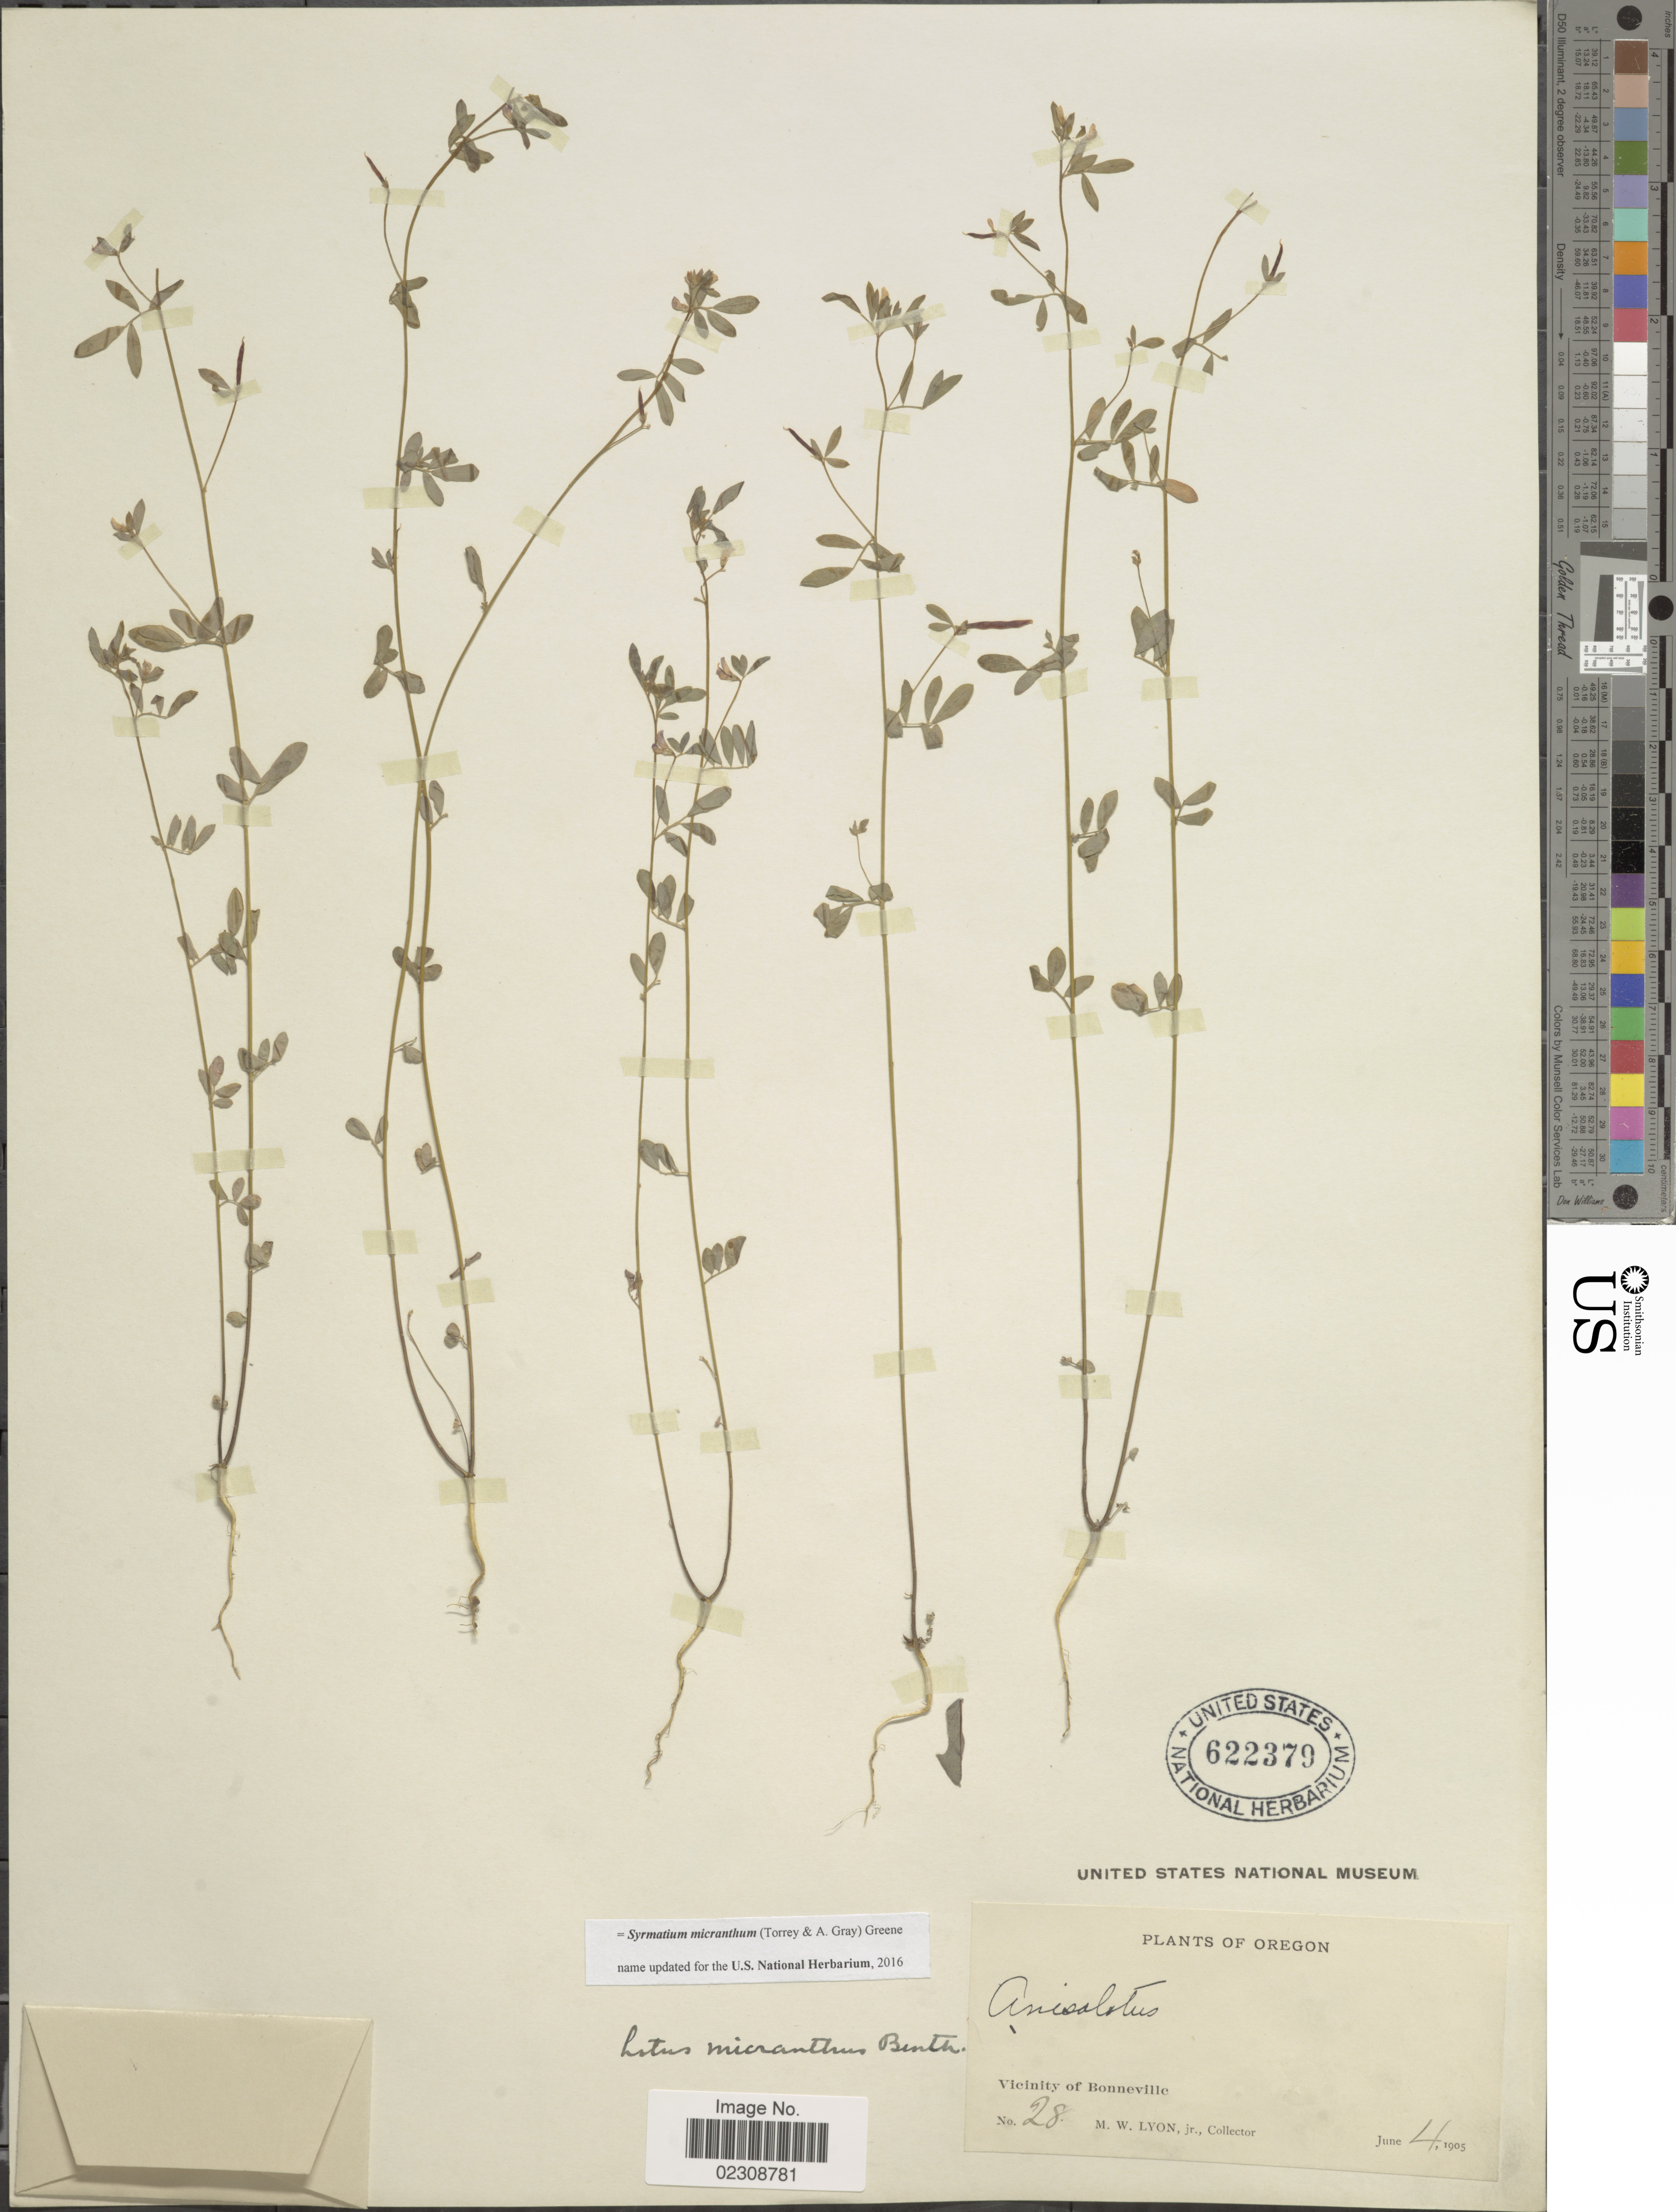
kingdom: Plantae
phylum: Tracheophyta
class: Magnoliopsida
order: Fabales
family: Fabaceae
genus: Syrmatium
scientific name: Syrmatium micranthum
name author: (Torr. & A. Gray) Greene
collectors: M. Lyon Jr.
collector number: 28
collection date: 1905-06-04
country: United States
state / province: Oregon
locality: Vicinity of Bonneville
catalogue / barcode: US 622379